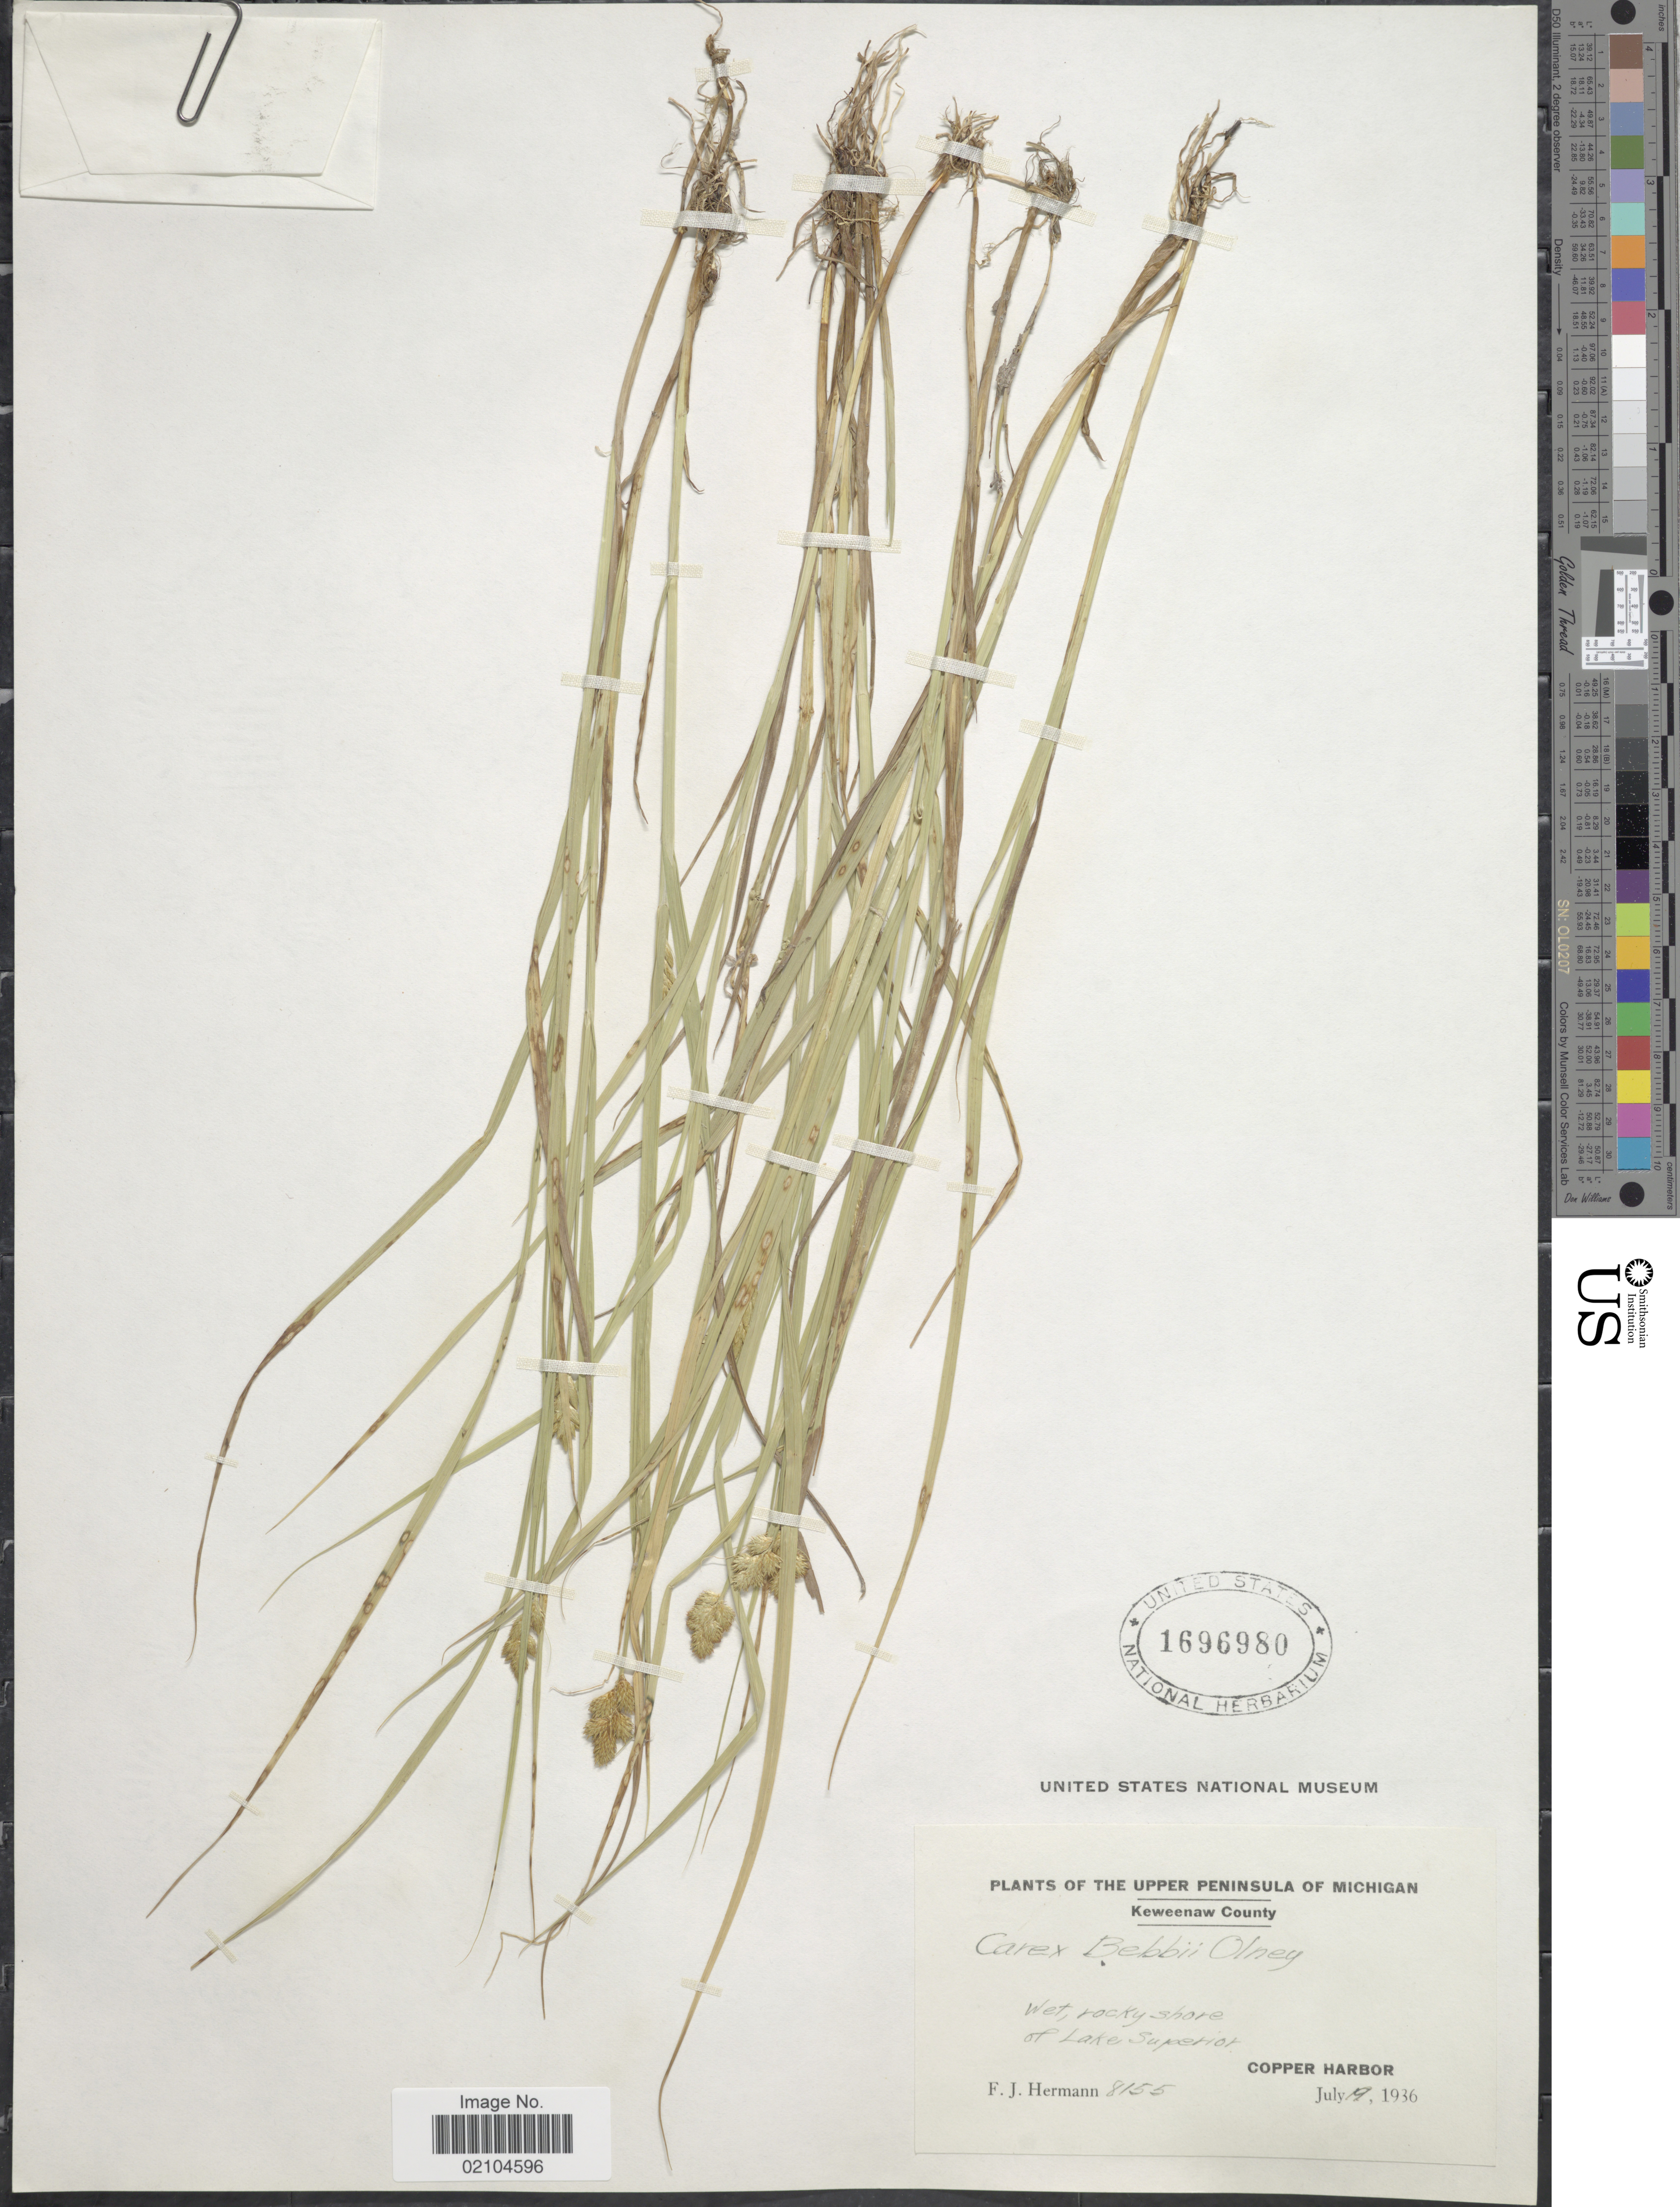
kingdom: Plantae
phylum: Tracheophyta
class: Liliopsida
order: Poales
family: Cyperaceae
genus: Carex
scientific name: Carex bebbii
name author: (L.H. Bailey) Olney ex Fernald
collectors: F. J. Hermann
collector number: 8155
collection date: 1936-07-19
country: United States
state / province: Michigan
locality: The Upper Peninsula of Michigan, Keweenaw County, Wet, rocky shore of Laje Superior, Copper Harbor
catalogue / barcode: US 1696980